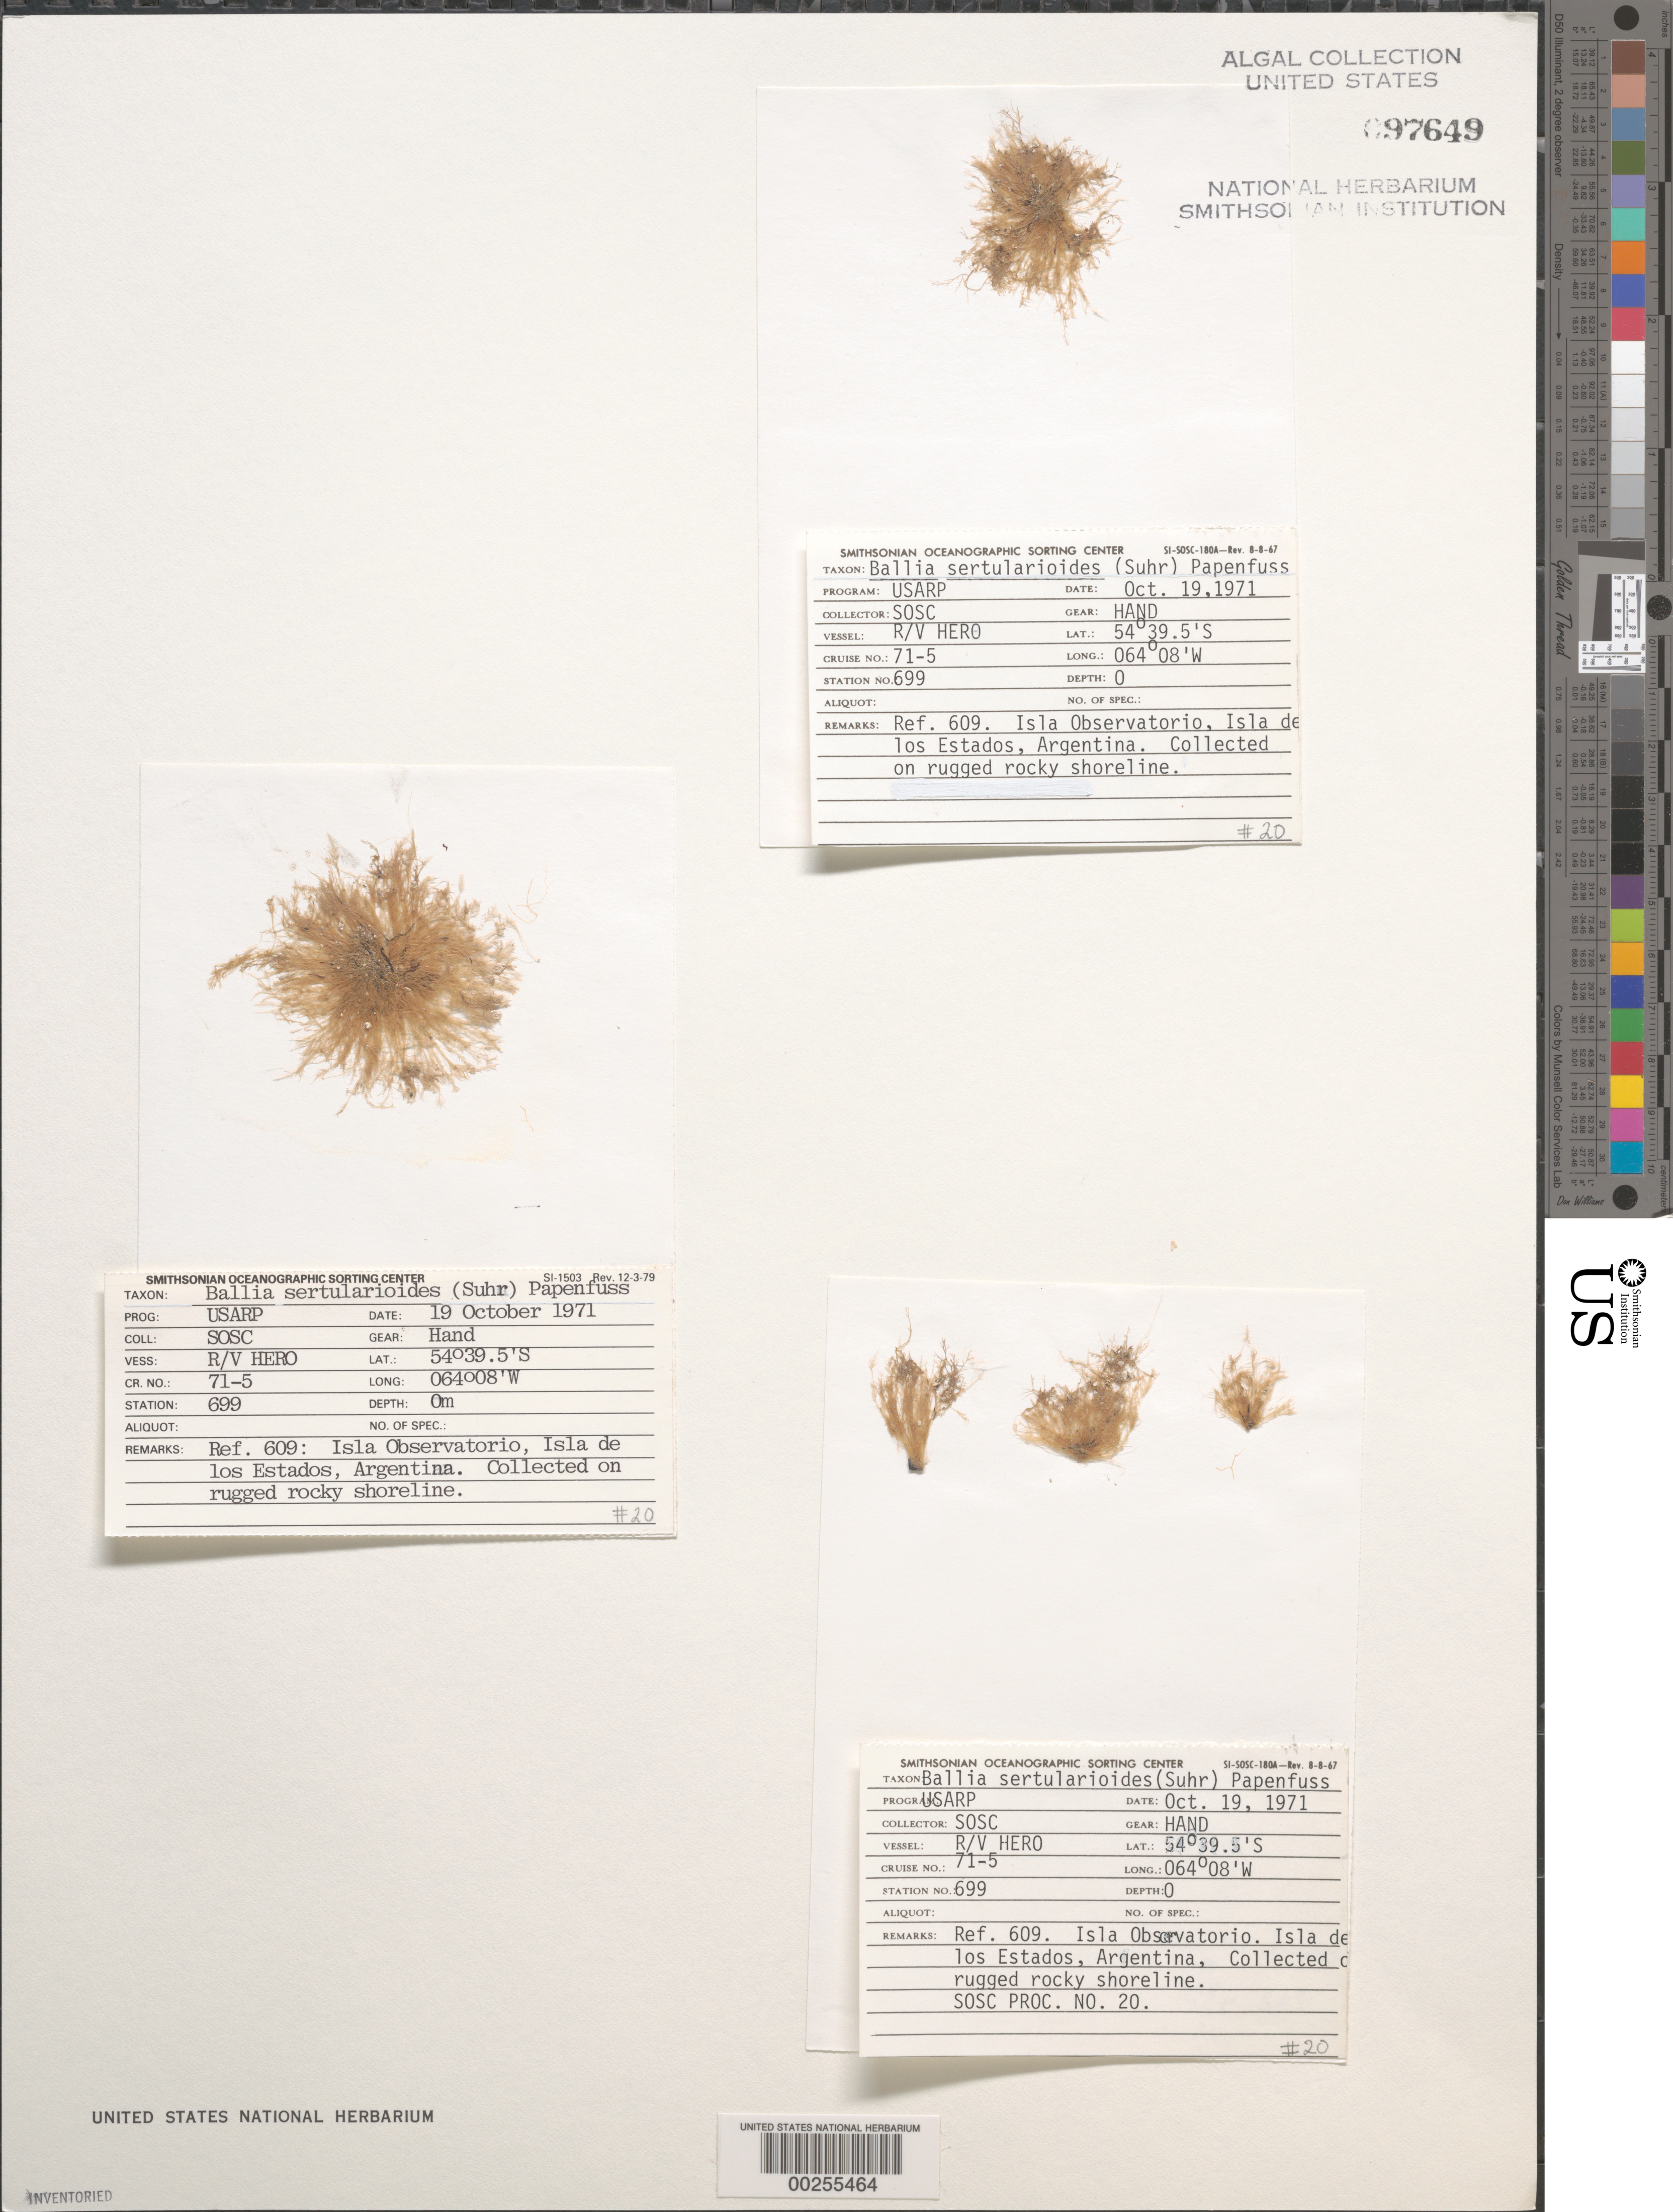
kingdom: Plantae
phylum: Rhodophyta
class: Florideophyceae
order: Balliales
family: Balliaceae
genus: Ballia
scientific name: Ballia sertularioides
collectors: SOSC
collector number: Station 699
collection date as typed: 19 Oct 1971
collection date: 1971-10-19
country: Argentina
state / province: Tierra del Fuego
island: Isla Observatorio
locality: North of Isla de los Estados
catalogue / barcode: US 97649